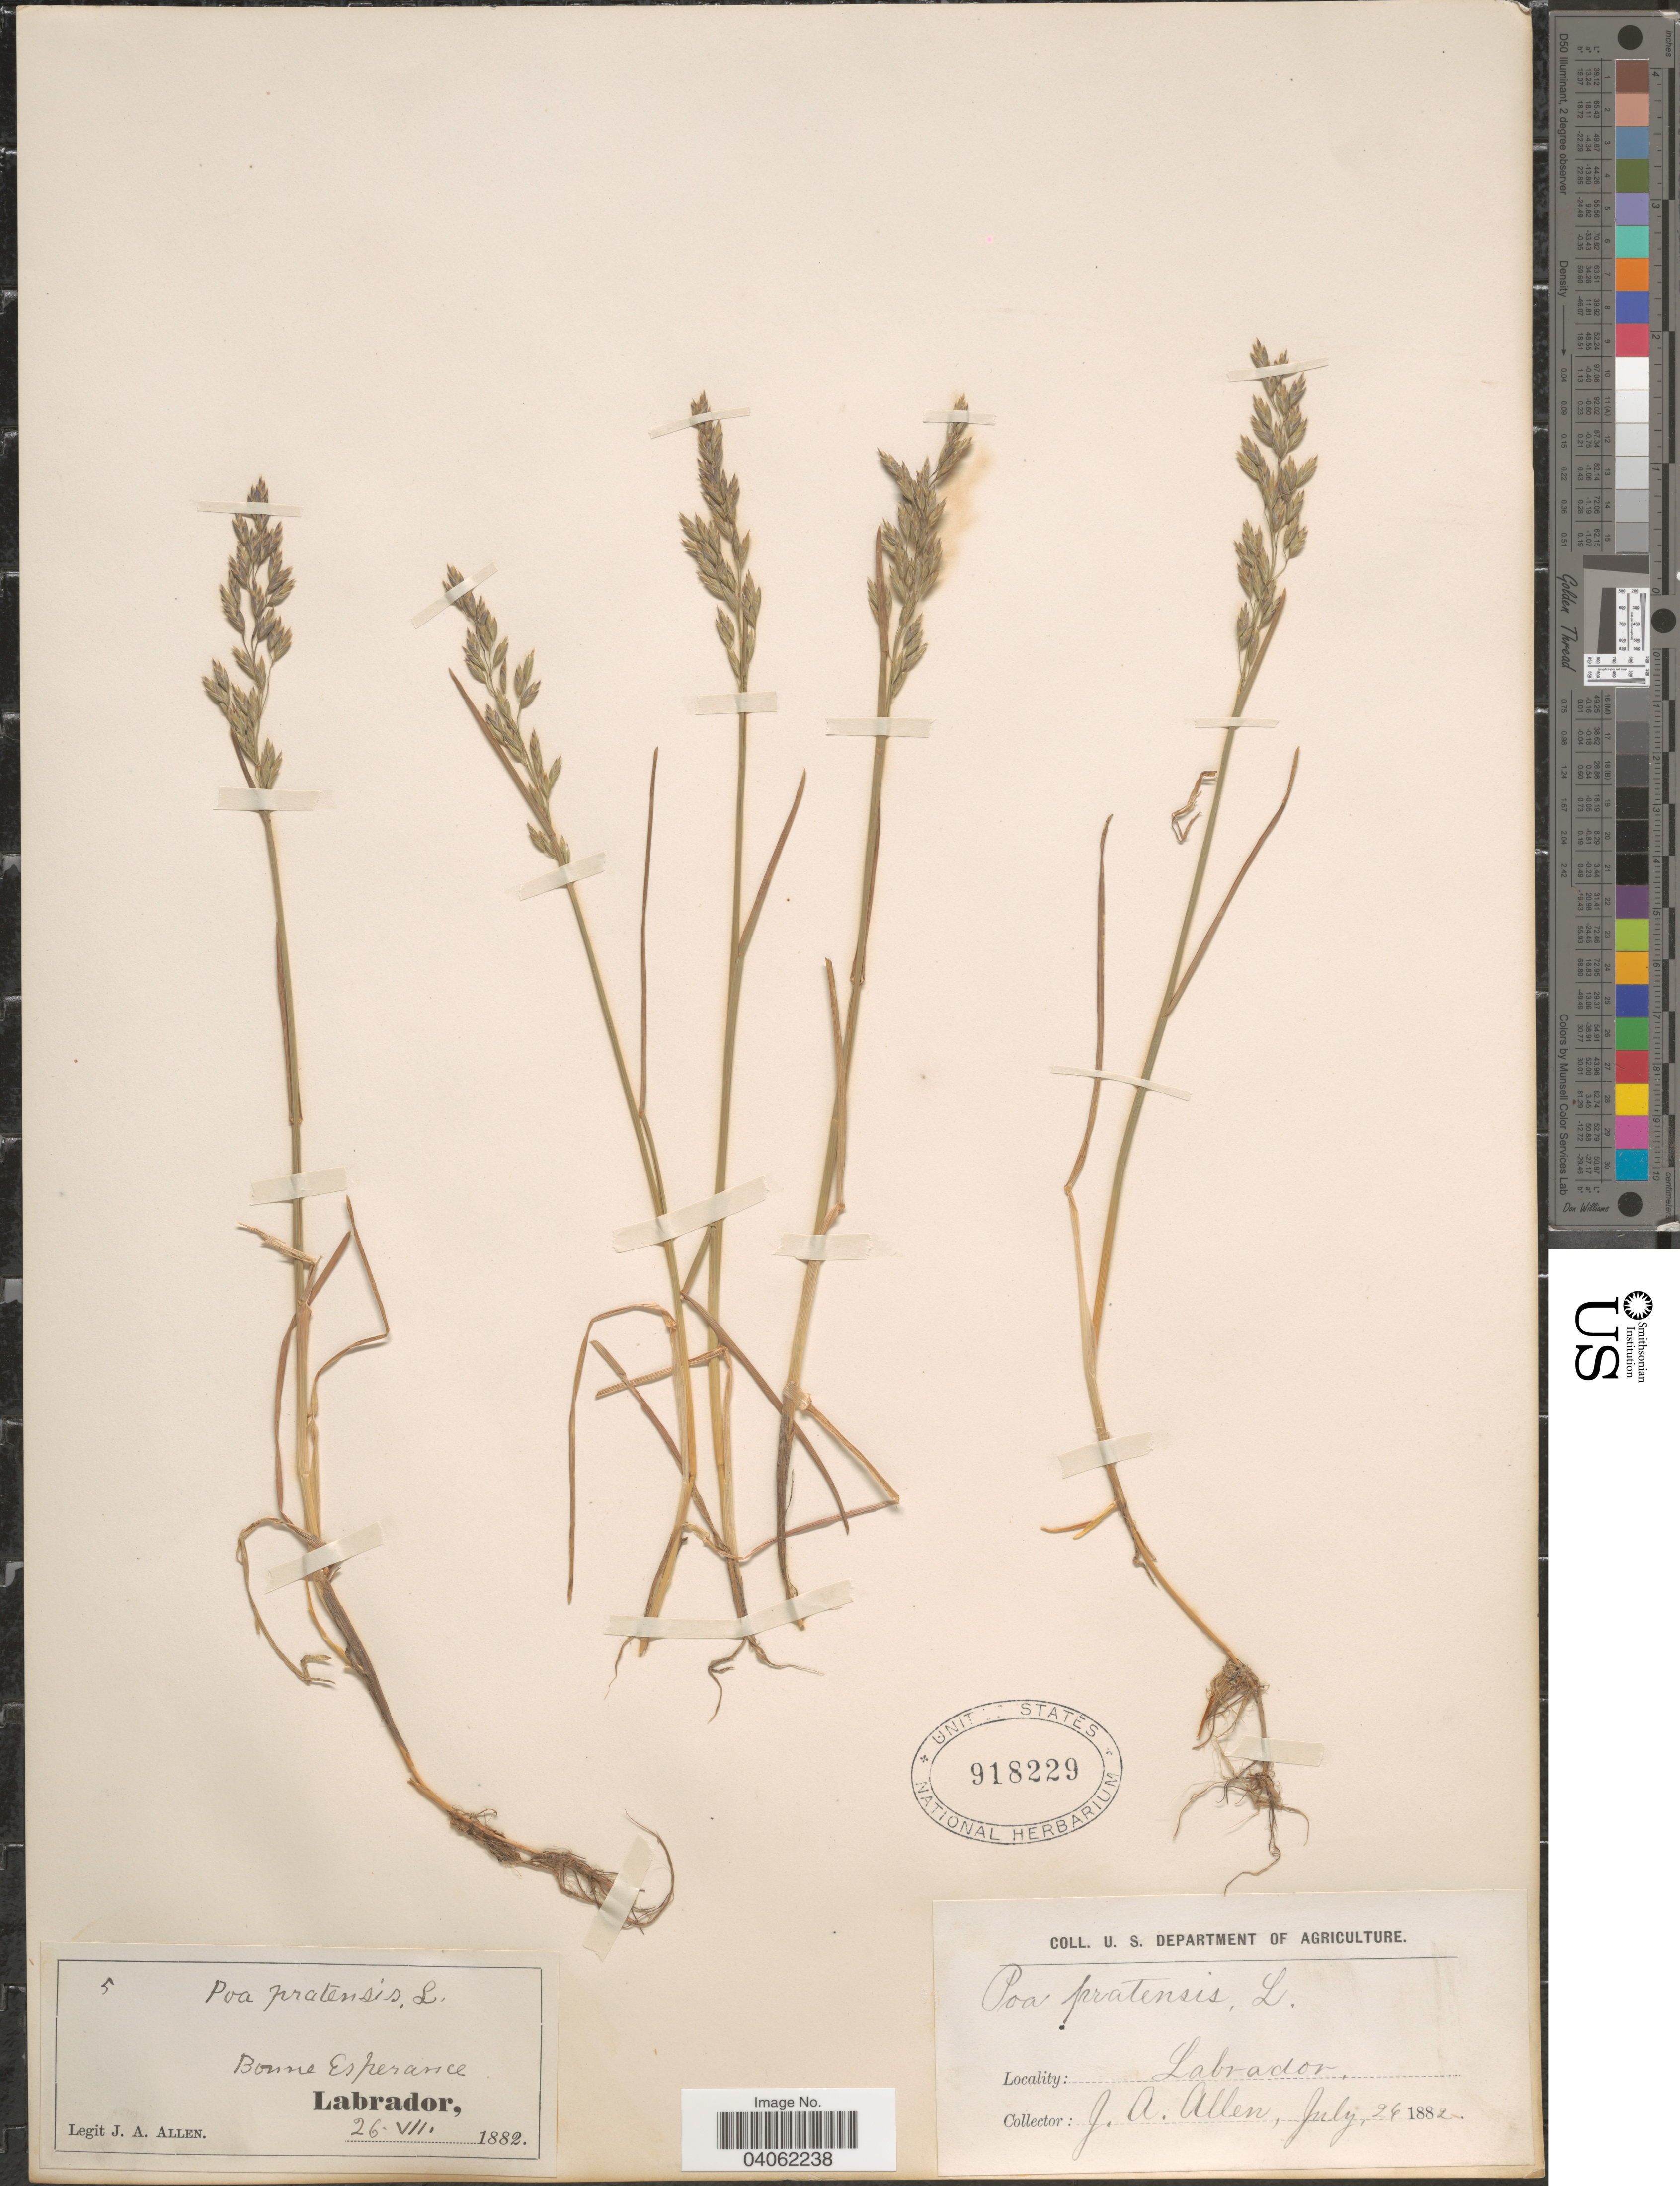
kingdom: Plantae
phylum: Tracheophyta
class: Liliopsida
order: Poales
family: Poaceae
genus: Poa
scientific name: Poa pratensis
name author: L.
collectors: J. Allen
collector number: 5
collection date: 1882-07-26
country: Canada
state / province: Newfoundland and Labrador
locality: Labrador. Bonne Esperance.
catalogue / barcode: US 918229